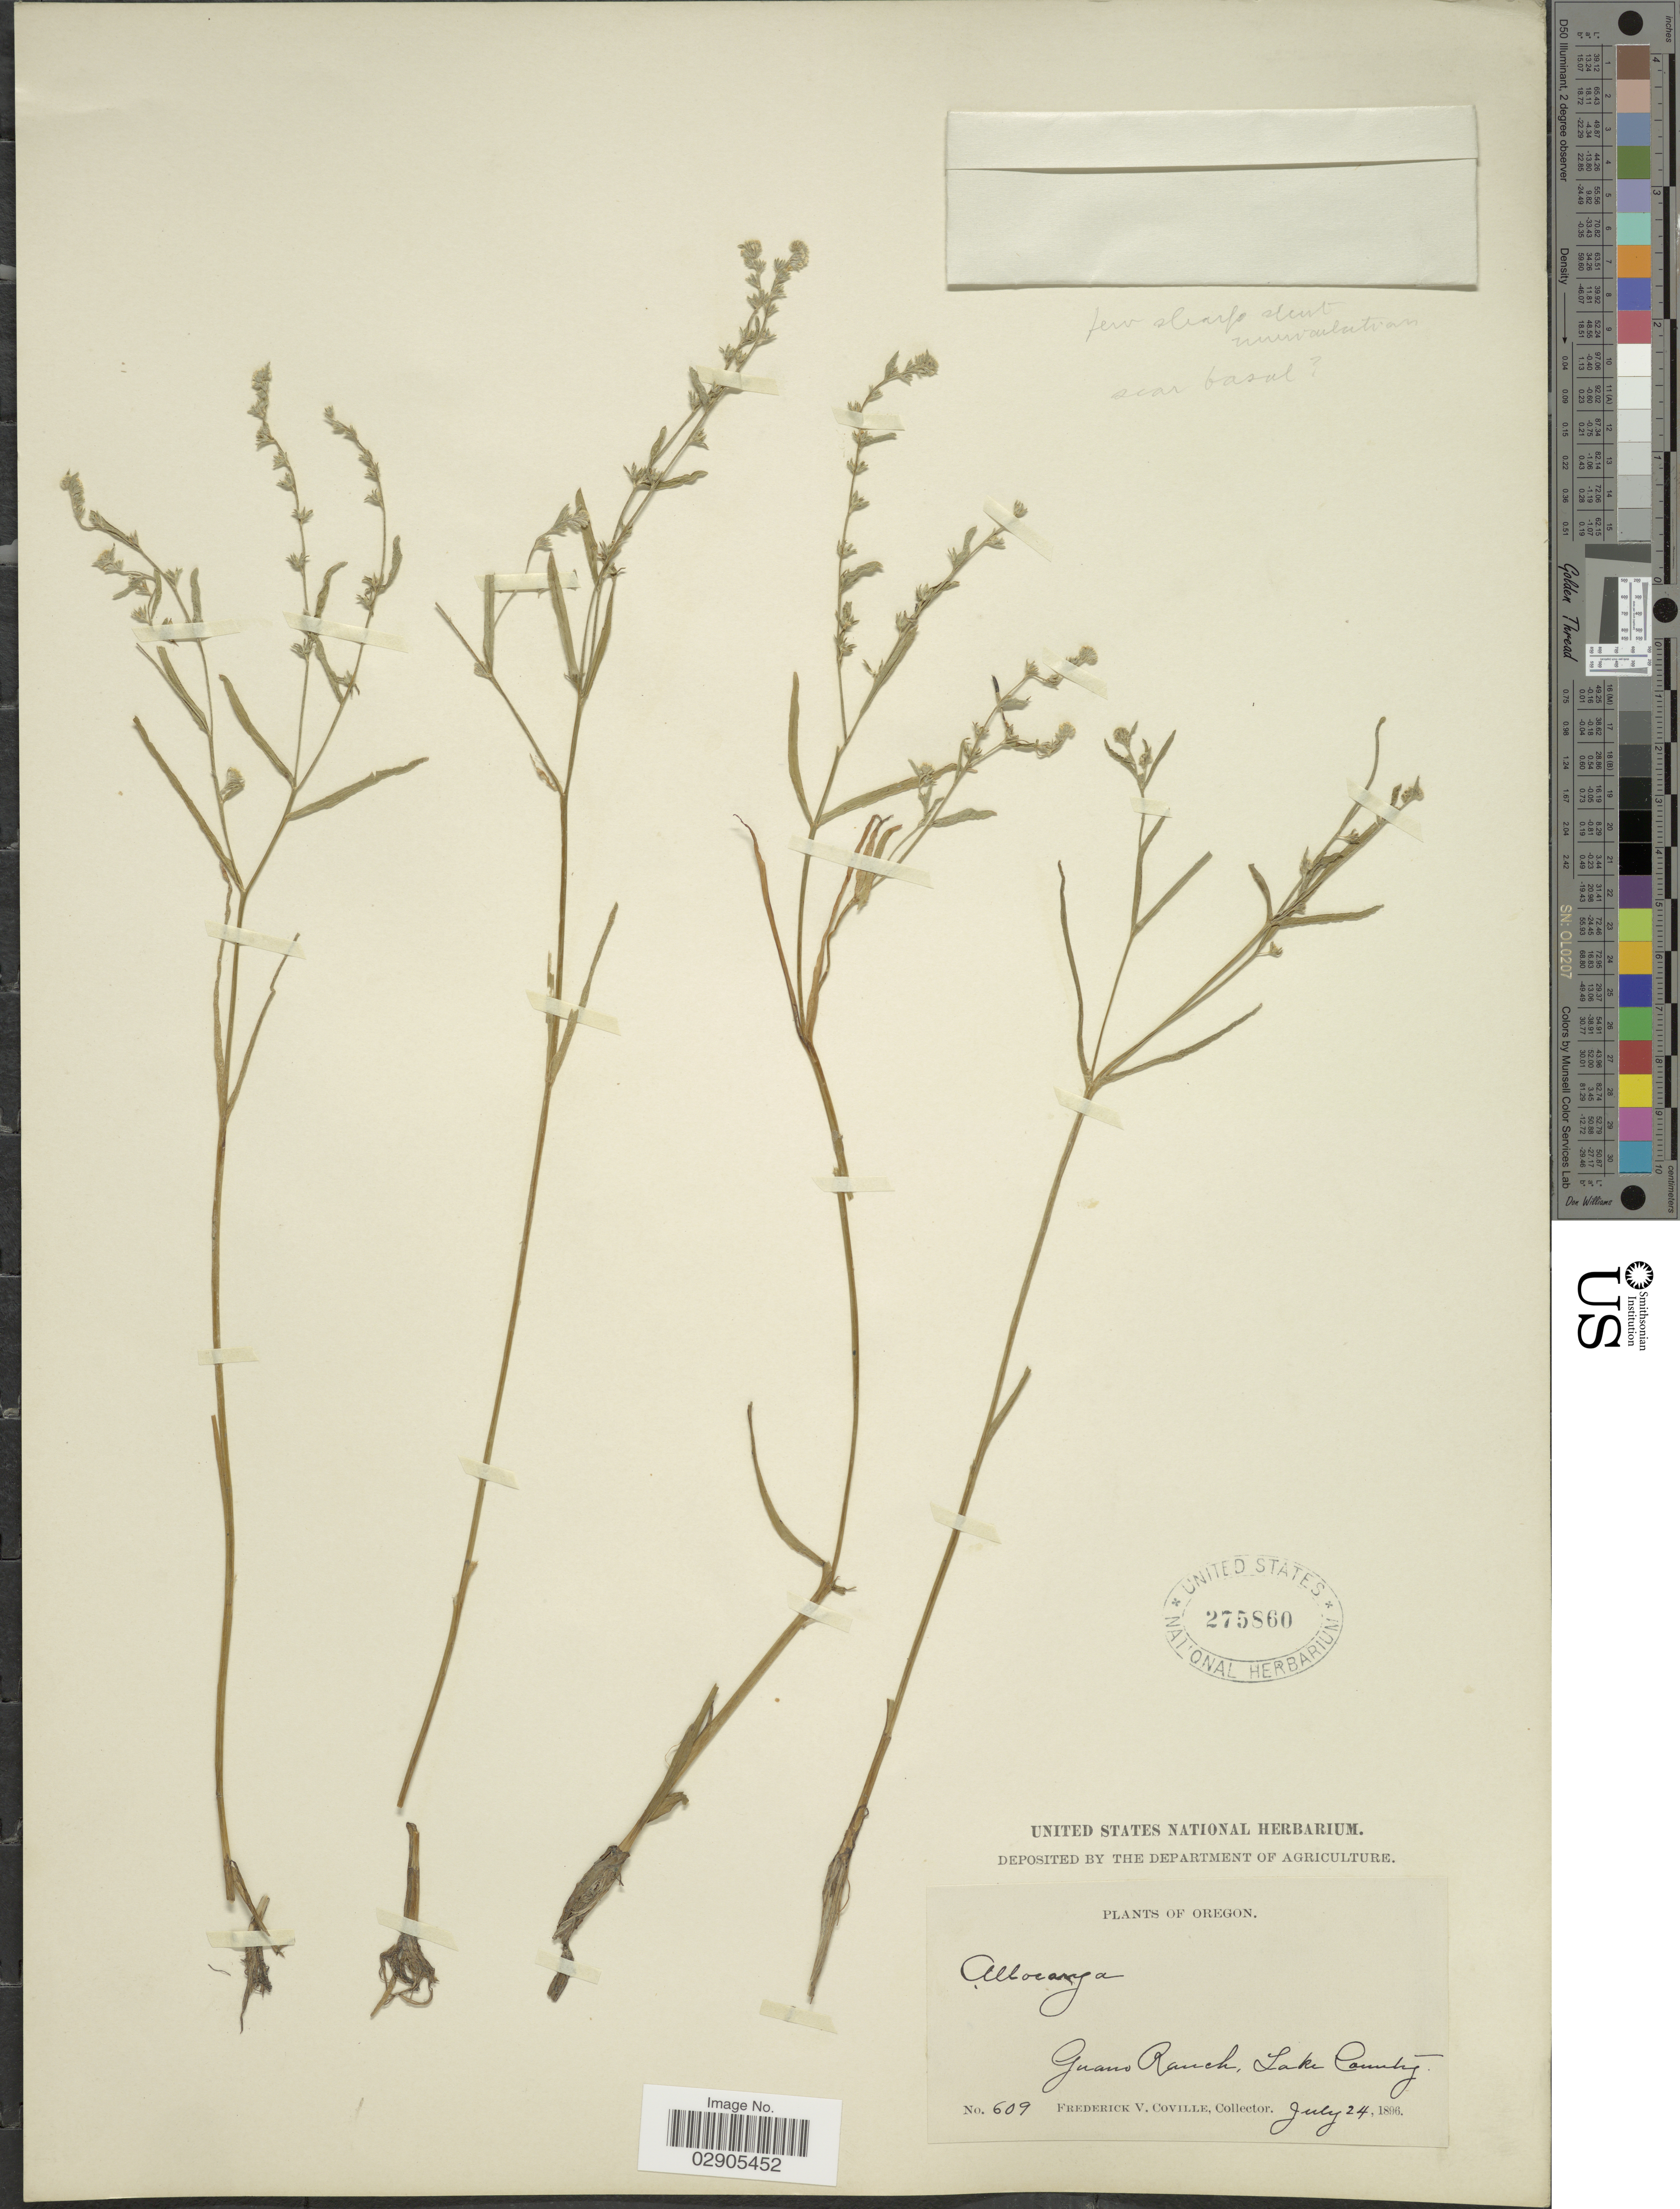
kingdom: Plantae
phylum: Tracheophyta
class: Magnoliopsida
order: Boraginales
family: Boraginaceae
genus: Allocarya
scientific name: Allocarya sp.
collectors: F. V. Coville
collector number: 609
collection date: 1896-07-24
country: United States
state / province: Oregon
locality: Guano Ranch, Lake County.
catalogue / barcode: US 275860